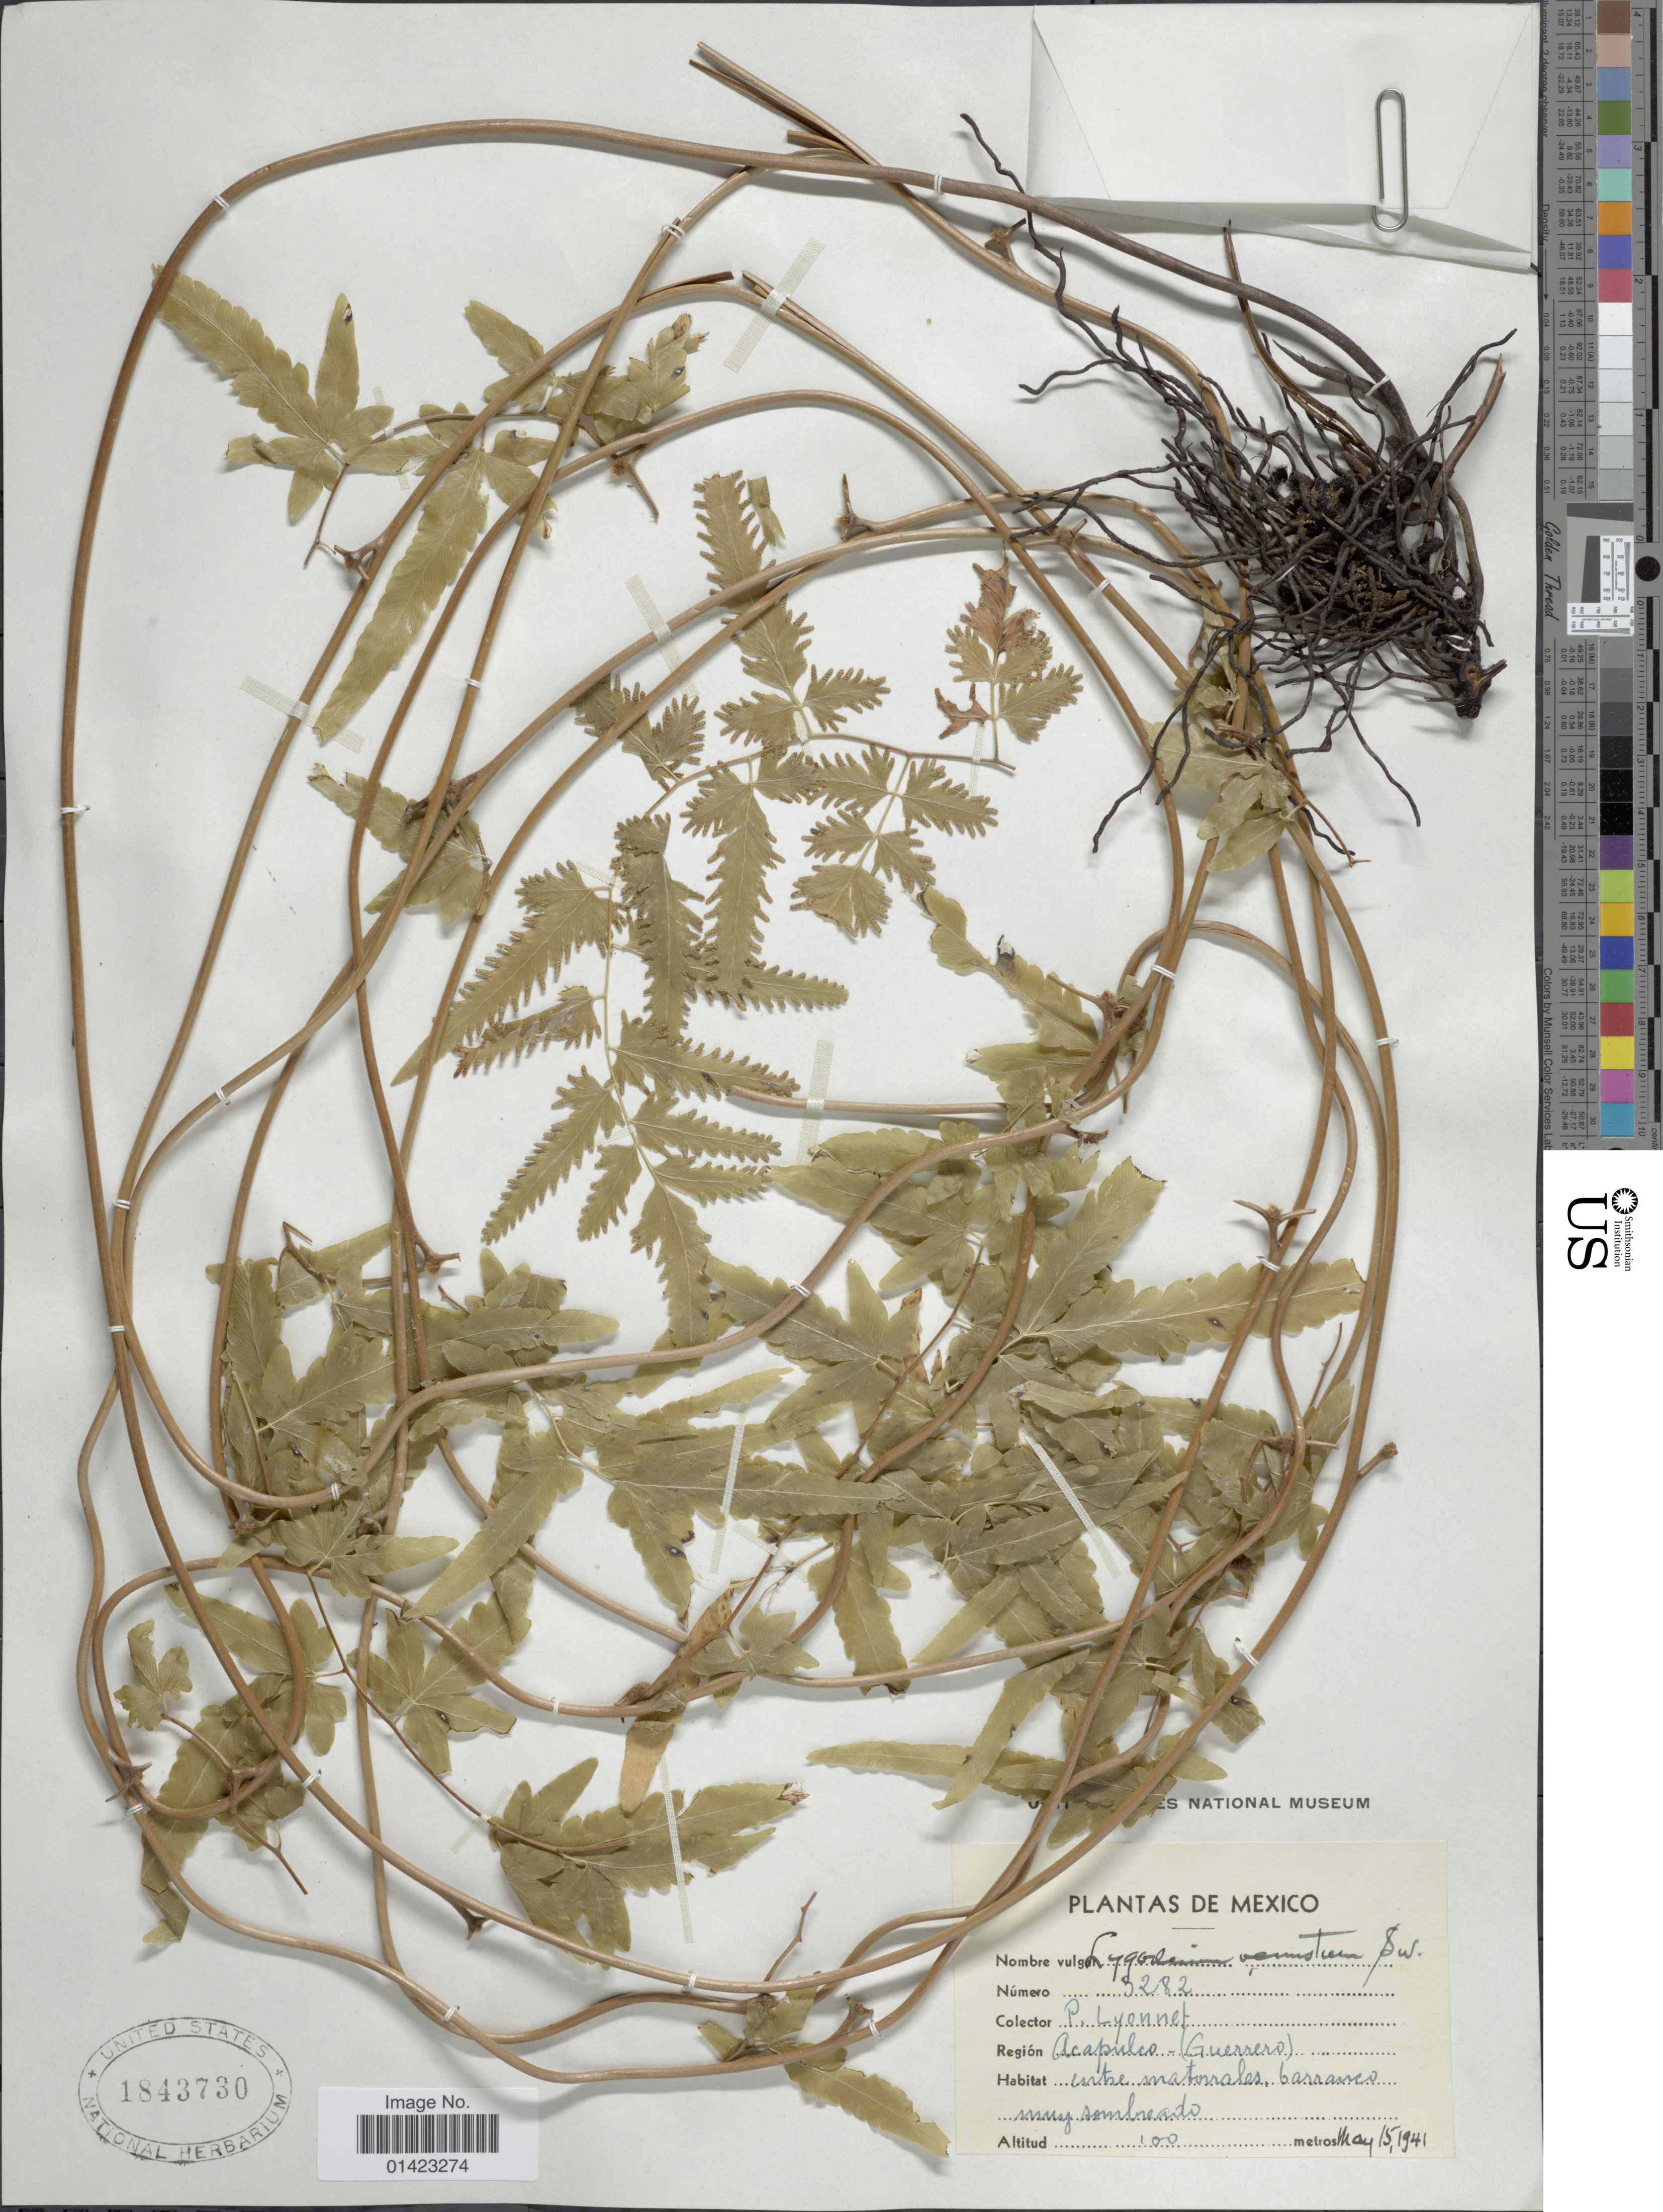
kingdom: Plantae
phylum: Tracheophyta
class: Polypodiopsida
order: Schizaeales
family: Lygodiaceae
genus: Lygodium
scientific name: Lygodium venustum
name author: Sw.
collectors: P. Lyonnet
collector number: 3282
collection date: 1941-05-15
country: Mexico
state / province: Guerrero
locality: Acapulco-Guerrero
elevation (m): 100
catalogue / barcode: US 1843730